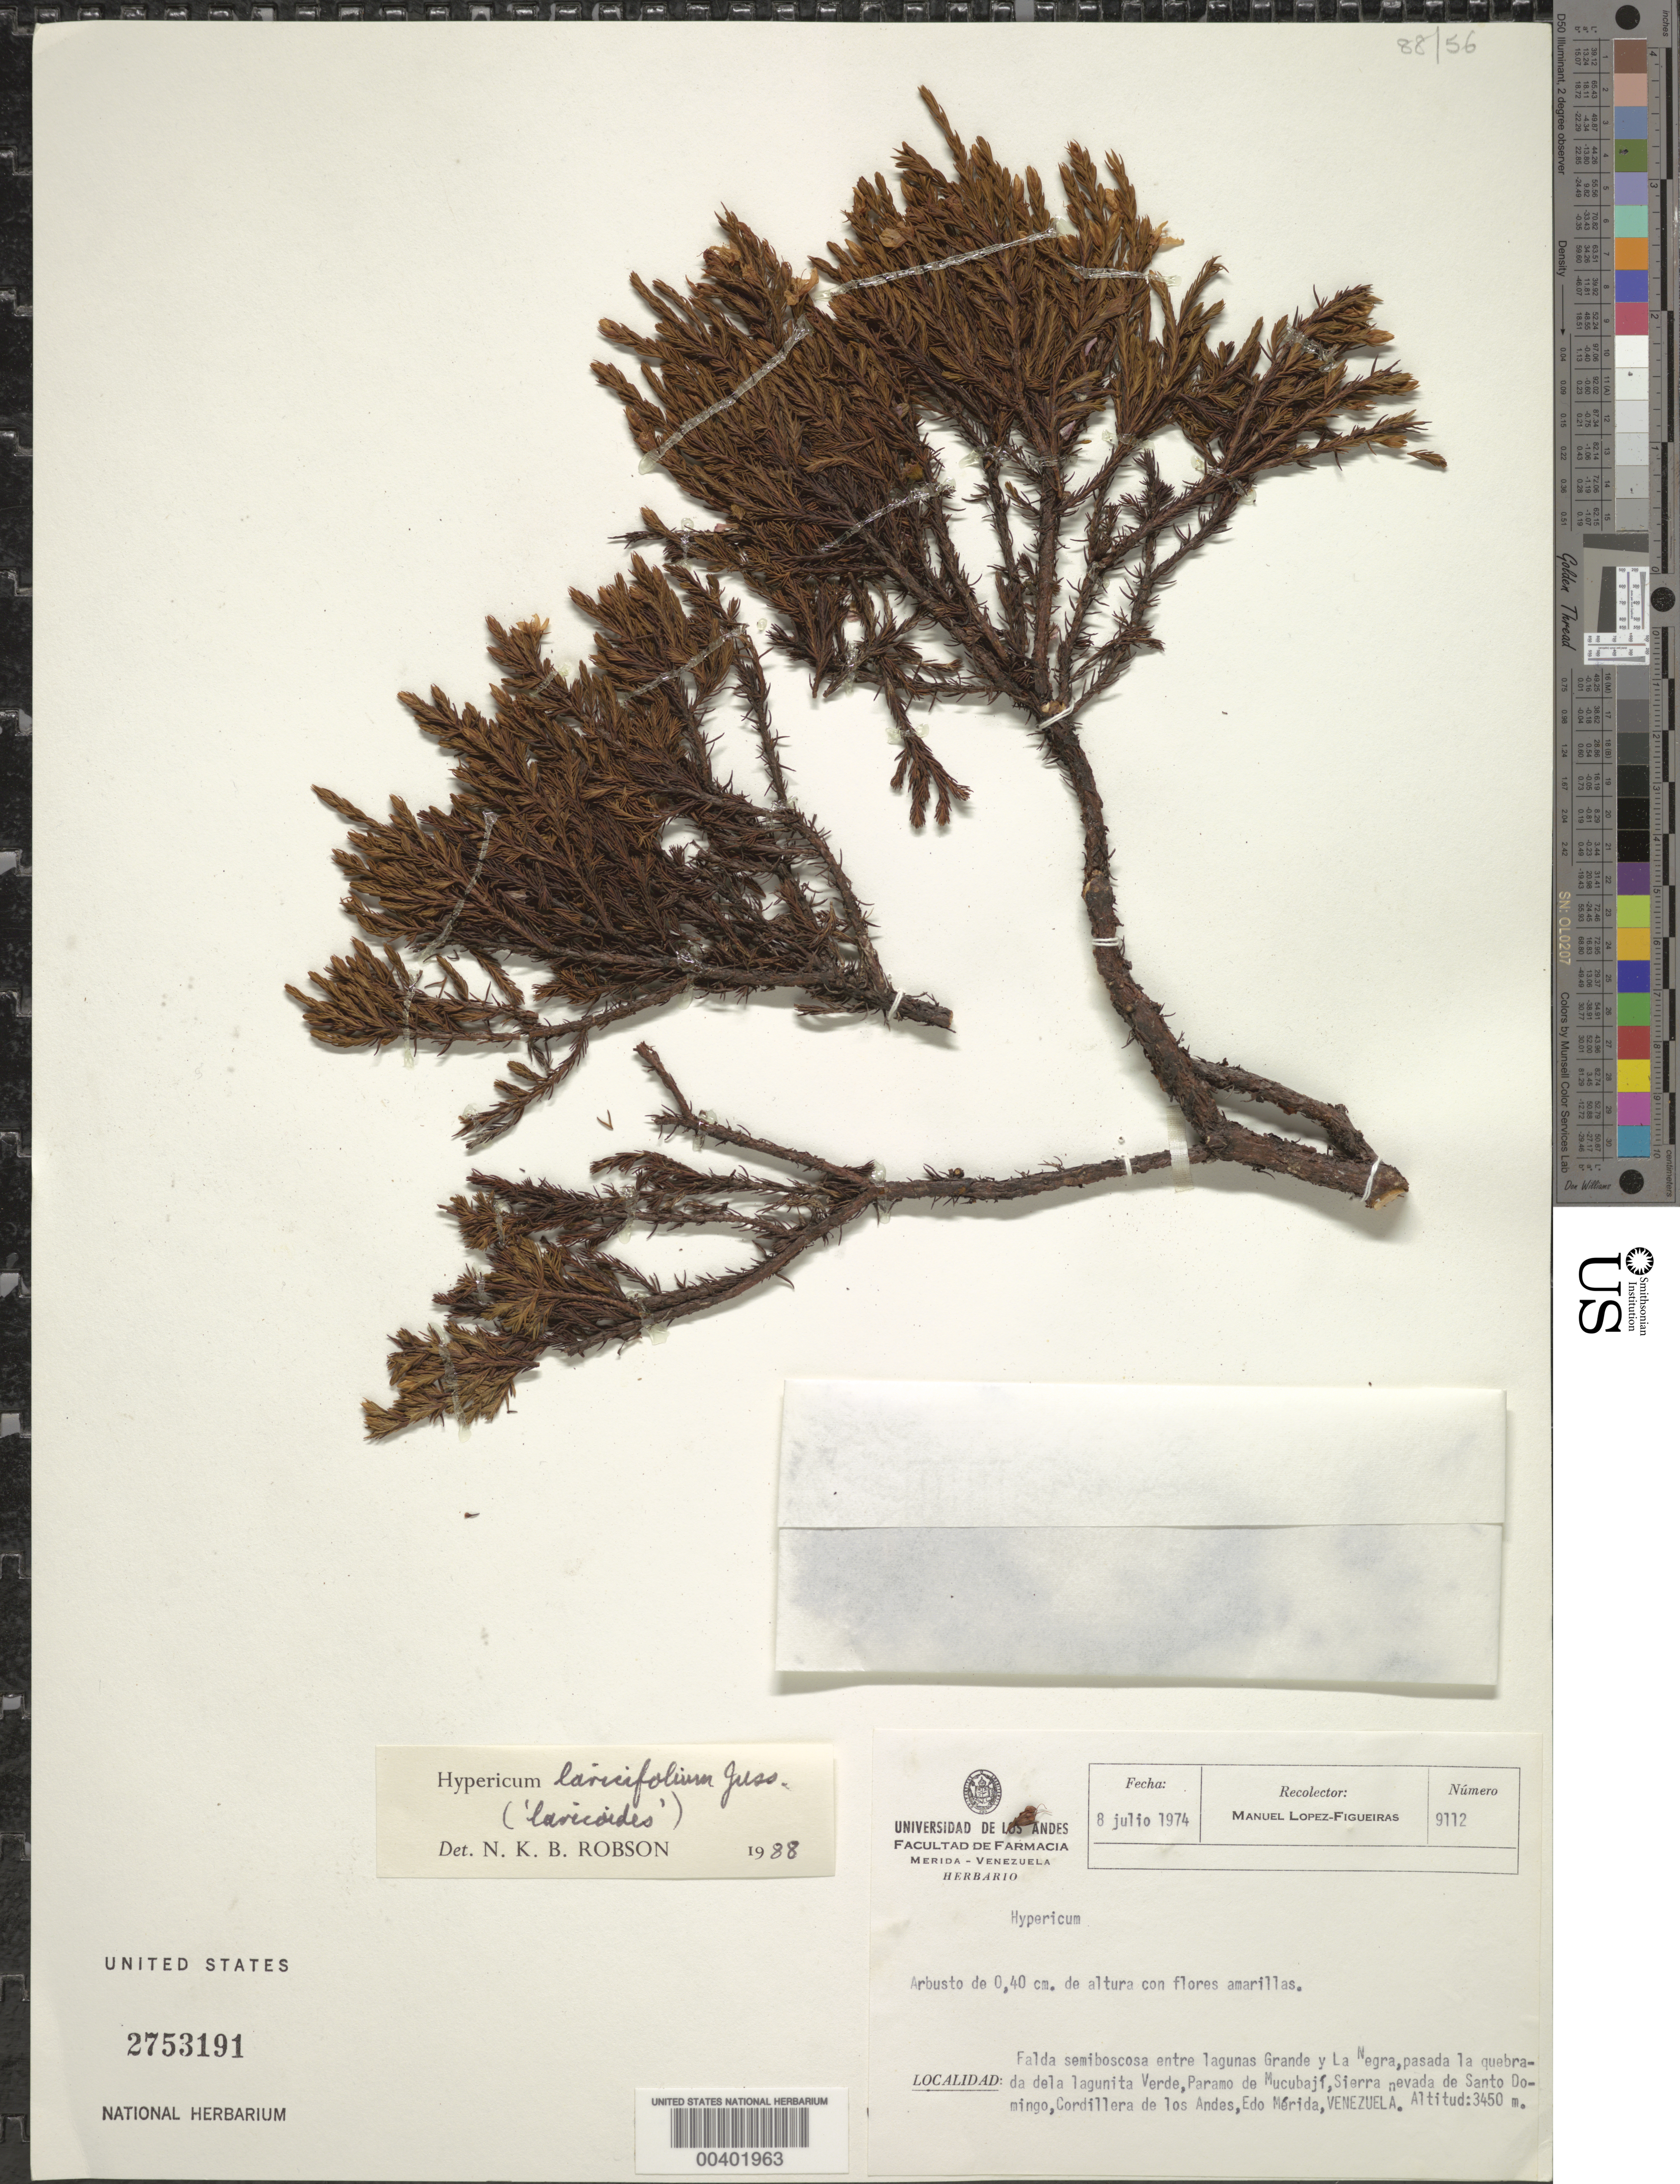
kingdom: Plantae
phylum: Tracheophyta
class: Magnoliopsida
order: Malpighiales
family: Hypericaceae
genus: Hypericum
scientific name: Hypericum laricifolium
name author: Juss.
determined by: Robson, Norman K. B.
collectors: M. López Figueiras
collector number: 9112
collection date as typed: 08 Jul 1974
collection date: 1974-07-08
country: Venezuela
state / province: Mérida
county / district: Rangel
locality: Entre Lagunas Grande y La Negra, pasada la quebrada de la Lagunita Verde, Páramo de Mucubají, Sierra Nevada de Santo Domingo. Negra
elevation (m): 3450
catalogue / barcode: US 2753191